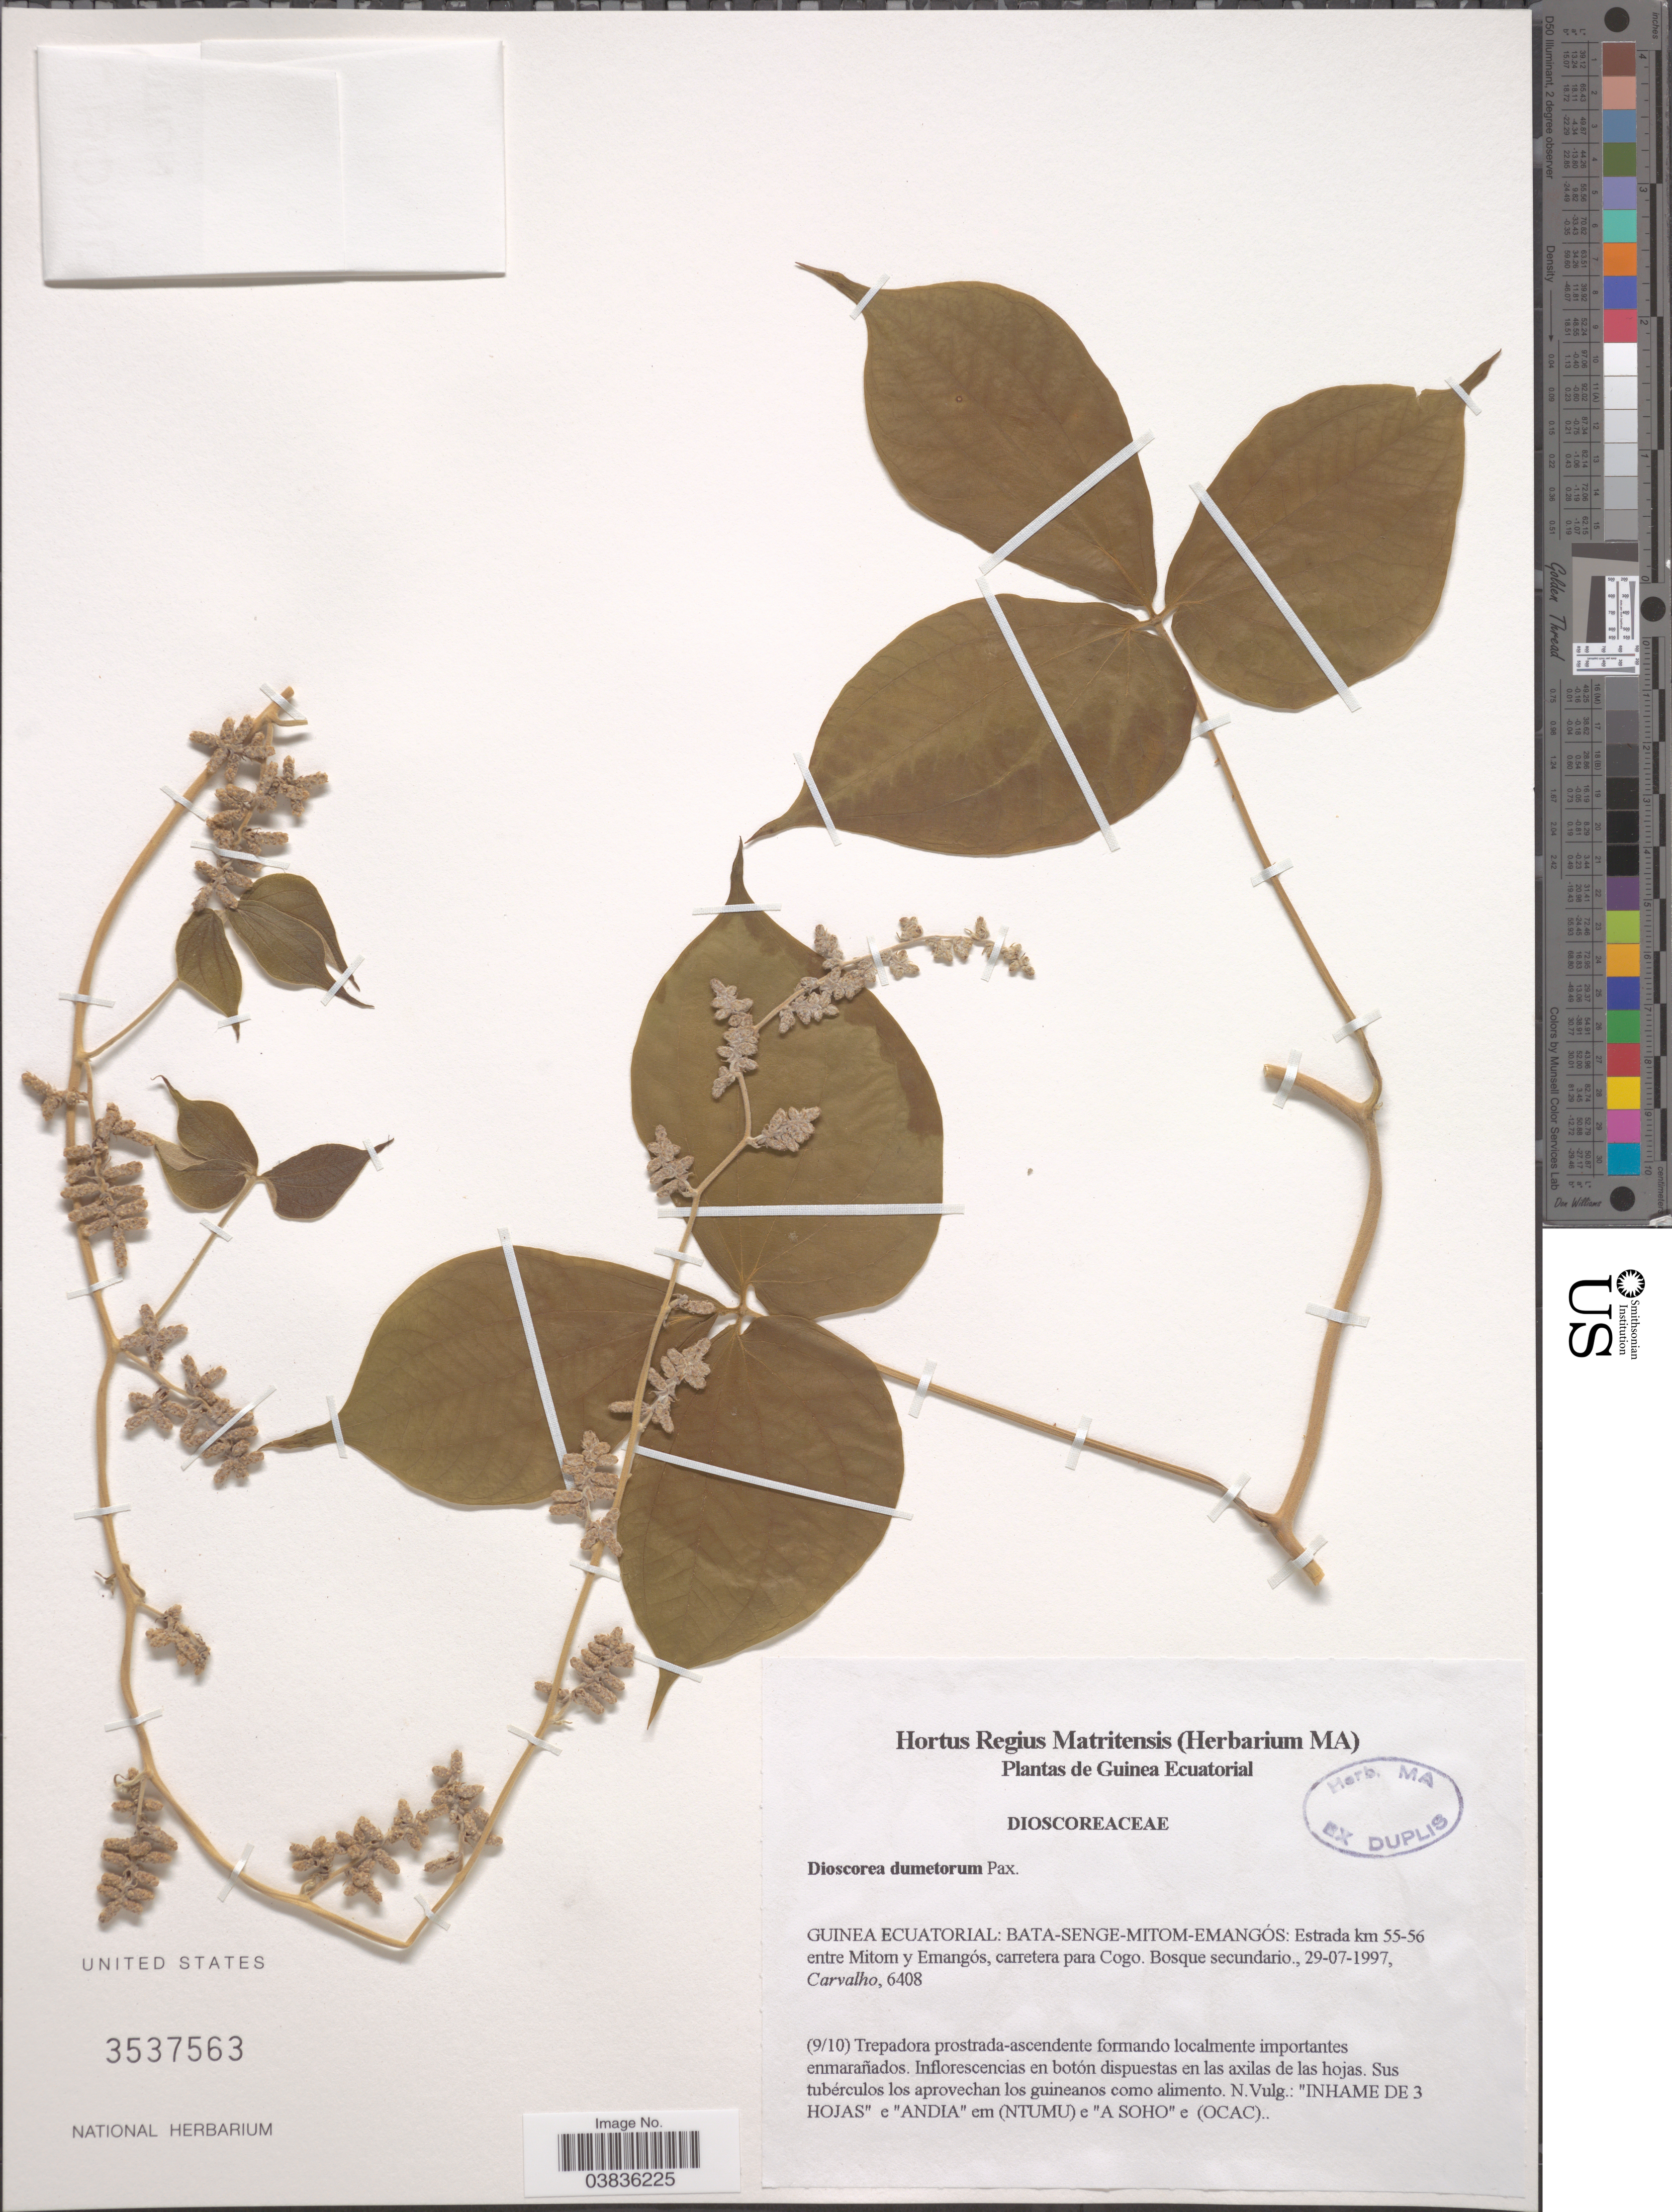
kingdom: Plantae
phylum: Tracheophyta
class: Liliopsida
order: Dioscoreales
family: Dioscoreaceae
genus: Dioscorea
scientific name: Dioscorea dumetorum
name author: (Kunth) Pax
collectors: Carvalho, --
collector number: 6408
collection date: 1997-07-29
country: Equatorial Guinea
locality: Guinea Ecuatorial: Bata-Senge-Mitom-Emangós: Estrada km 55-56 entre Mitom y Emangós, carretera para Cogo.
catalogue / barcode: US 3537563